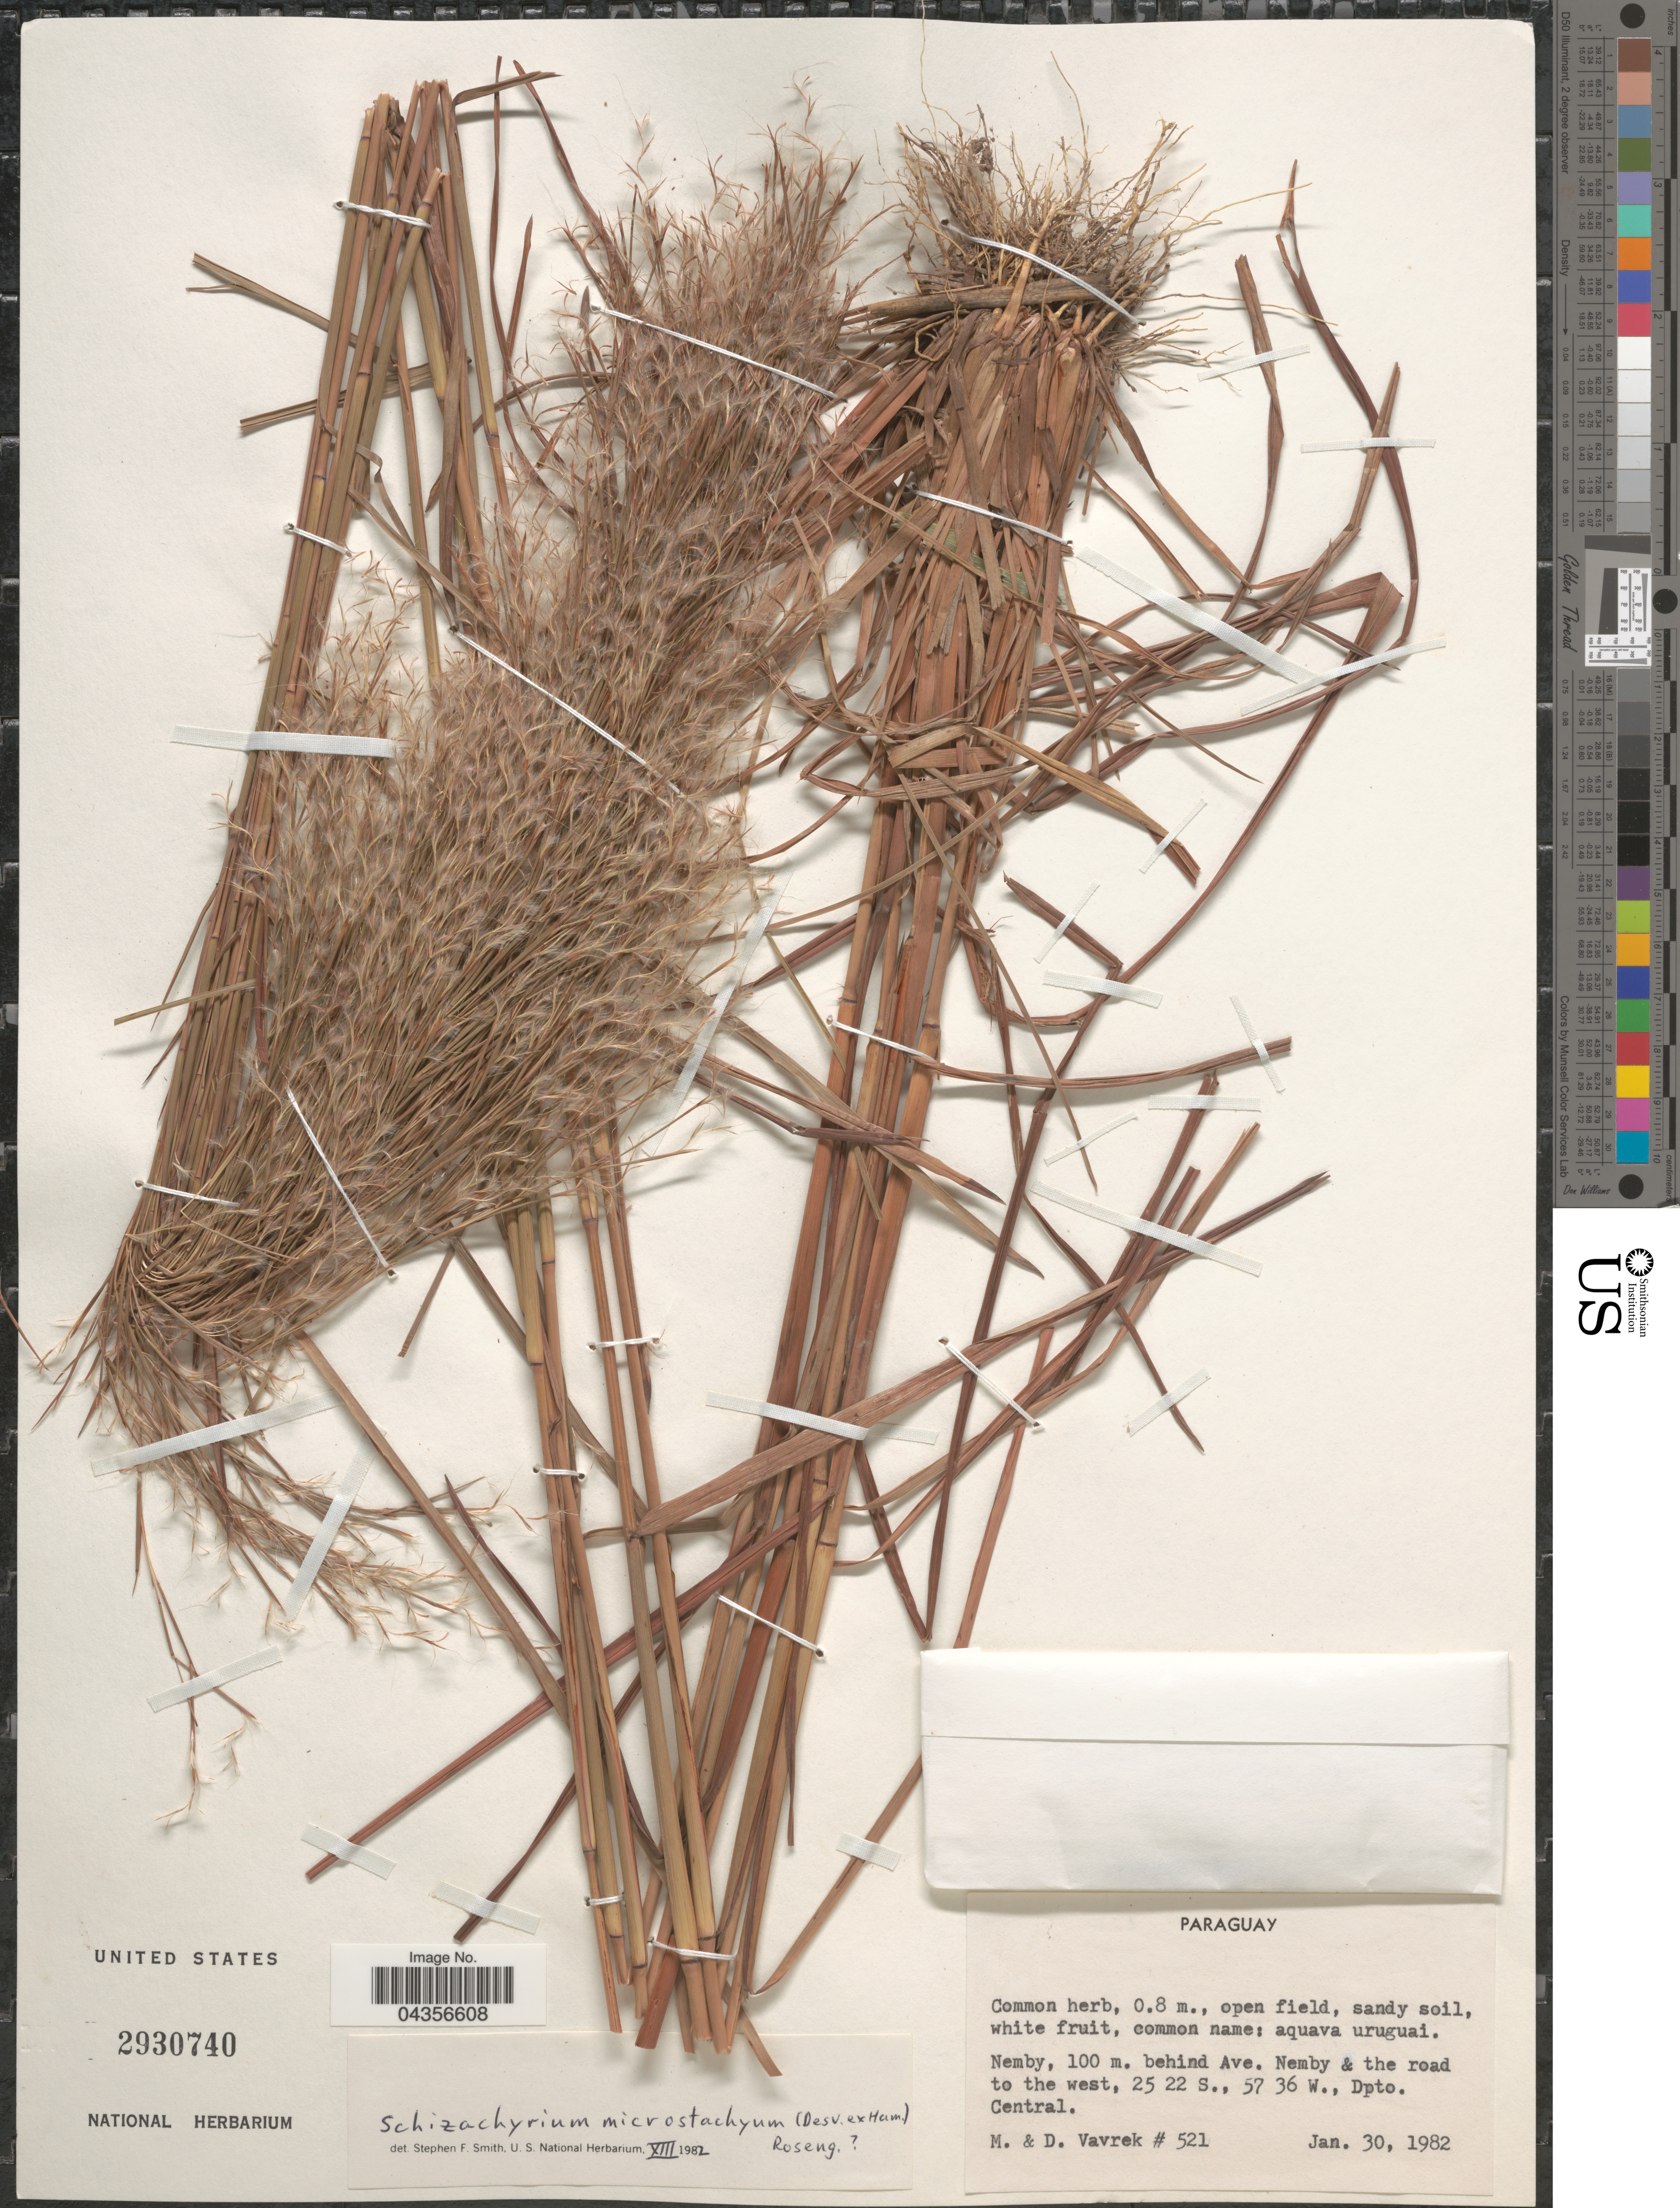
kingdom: Plantae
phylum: Tracheophyta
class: Liliopsida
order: Poales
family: Poaceae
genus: Schizachyrium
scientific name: Schizachyrium microstachyum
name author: (Desv. ex Ham.) Roseng. et al.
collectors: M. Vavrek & D. Vavrek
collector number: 521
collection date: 1982-01-30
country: Paraguay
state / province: Central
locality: Nemby, 100 m. behind Ave. Nemby & the road to the west, Dpto. Central.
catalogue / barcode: US 2930740